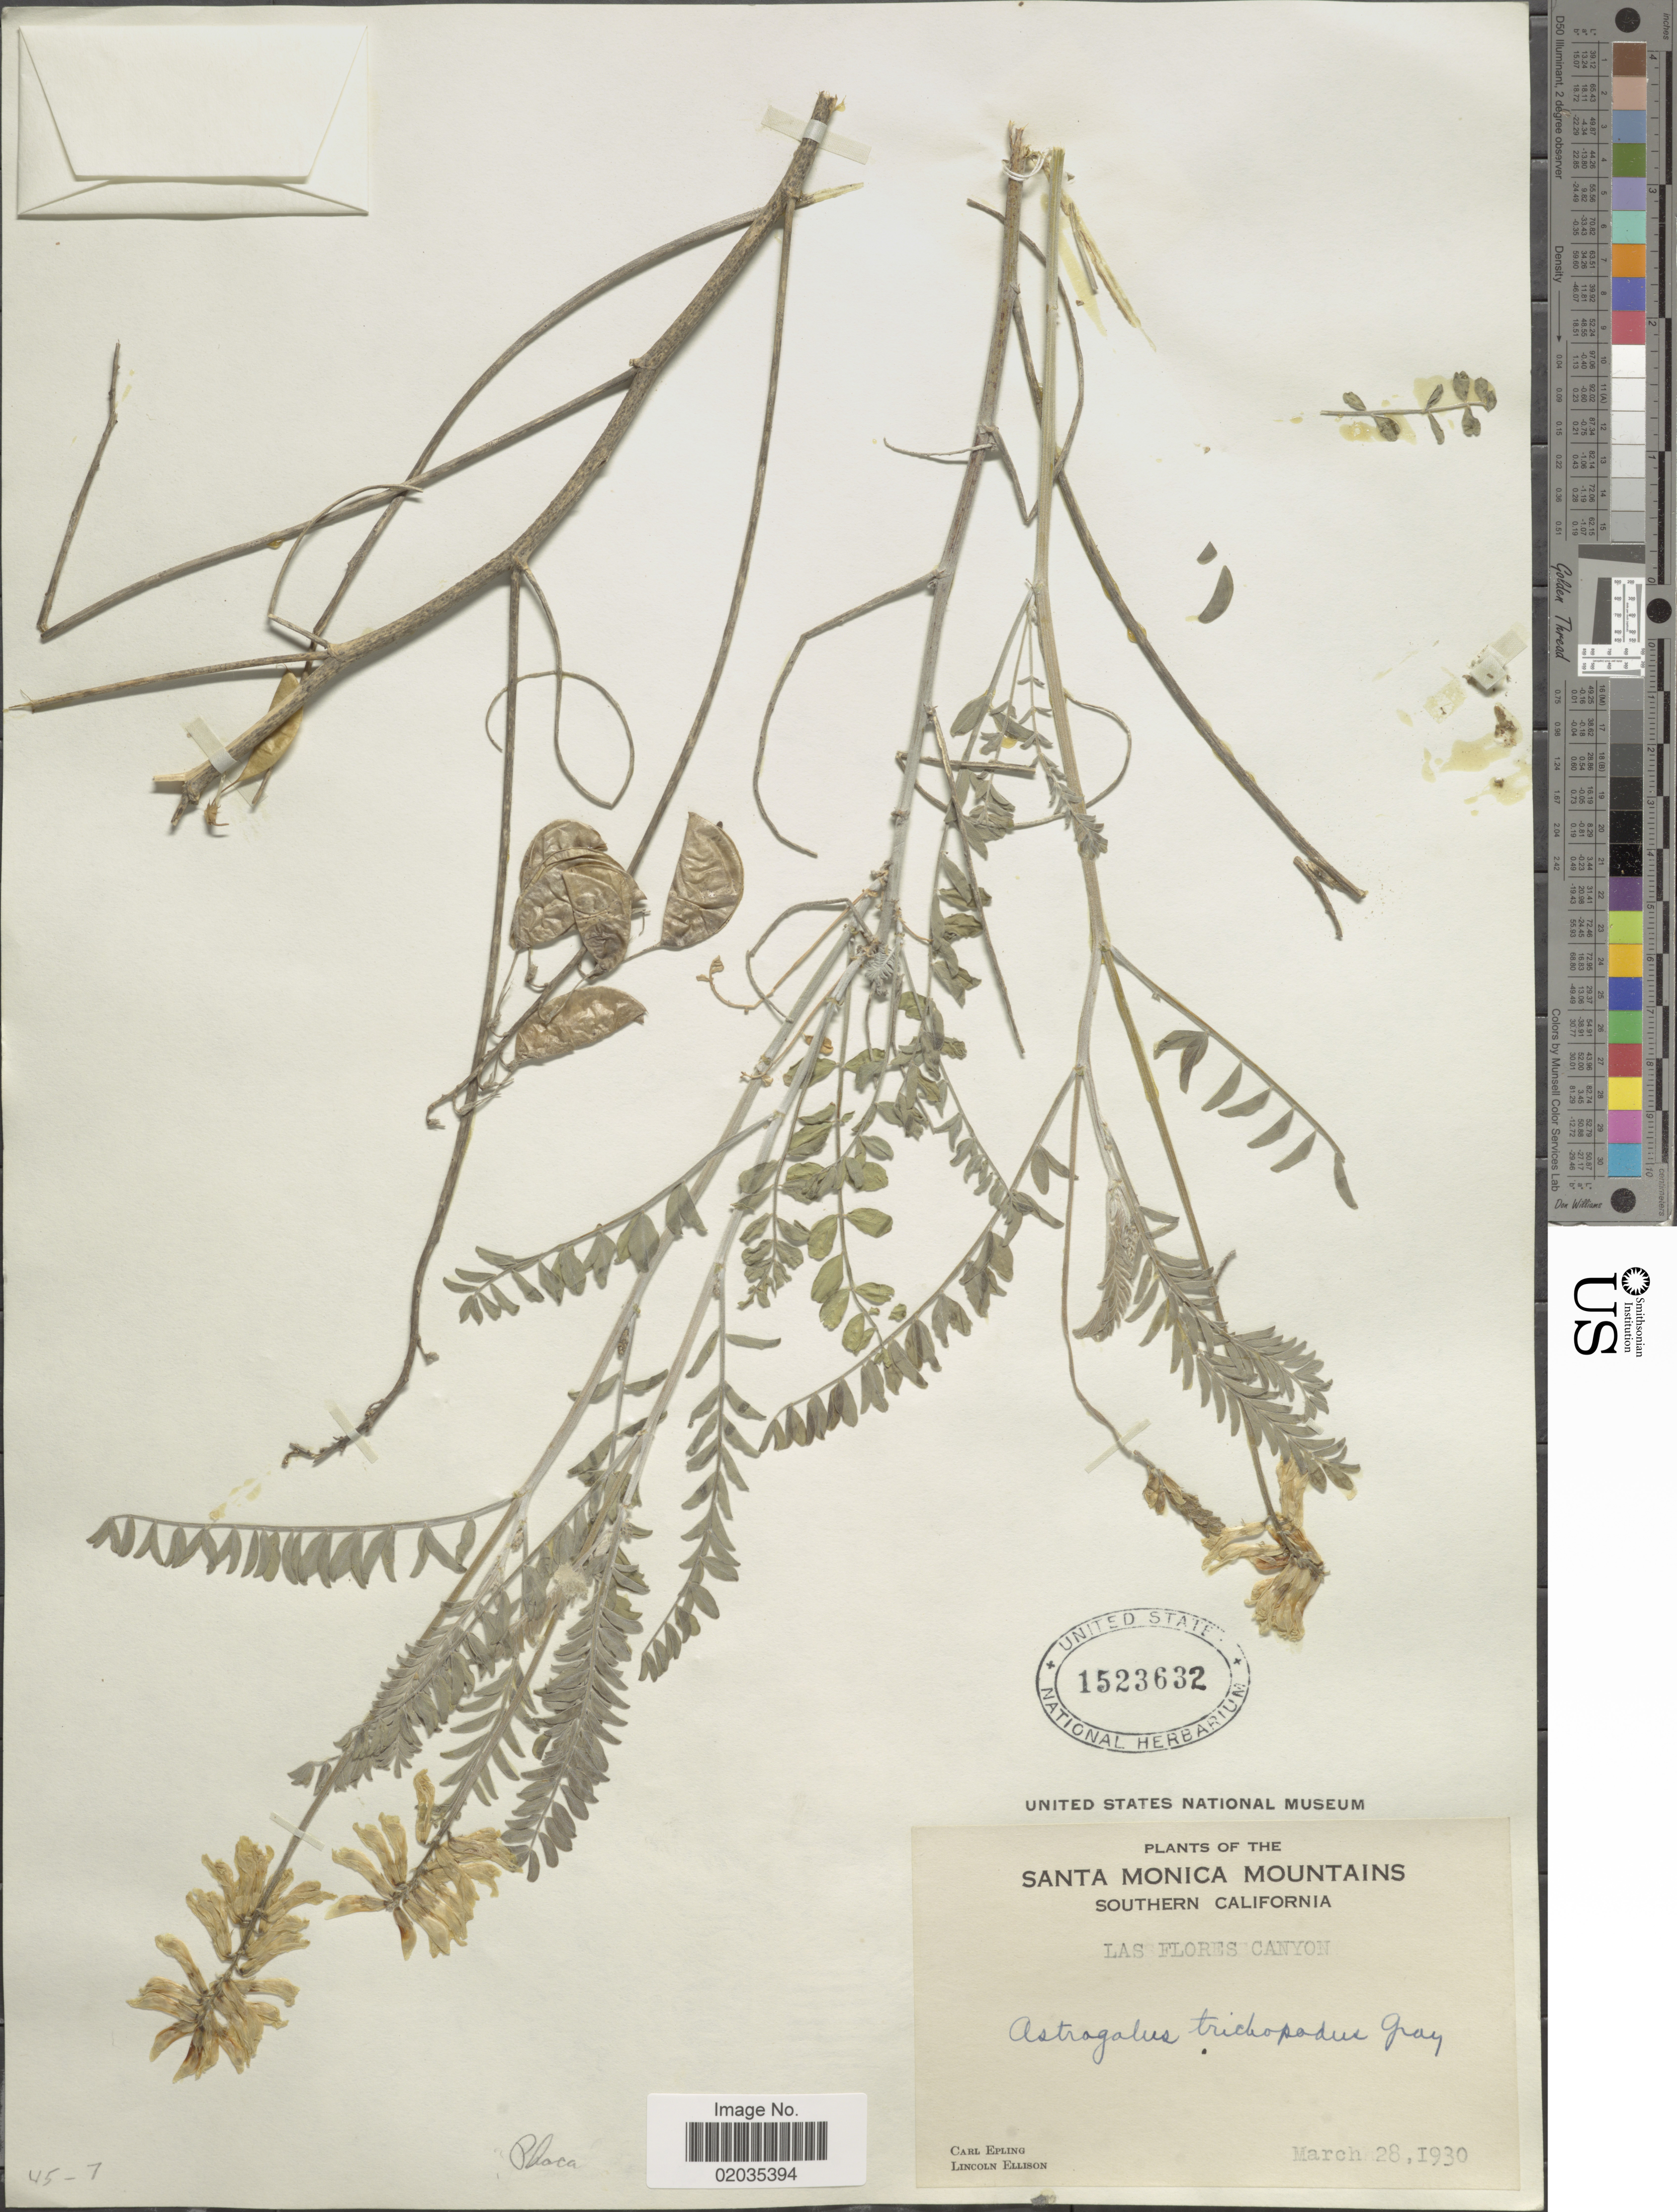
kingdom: Plantae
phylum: Tracheophyta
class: Magnoliopsida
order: Fabales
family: Fabaceae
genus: Astragalus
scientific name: Astragalus trichopodus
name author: (Nutt.) A. Gray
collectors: C. C. Epling & L. Ellison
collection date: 1930-03-28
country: United States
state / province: California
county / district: Los Angeles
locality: Santa Monica Mountains. Southern California. Las Flores Canyon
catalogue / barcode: US 1523632